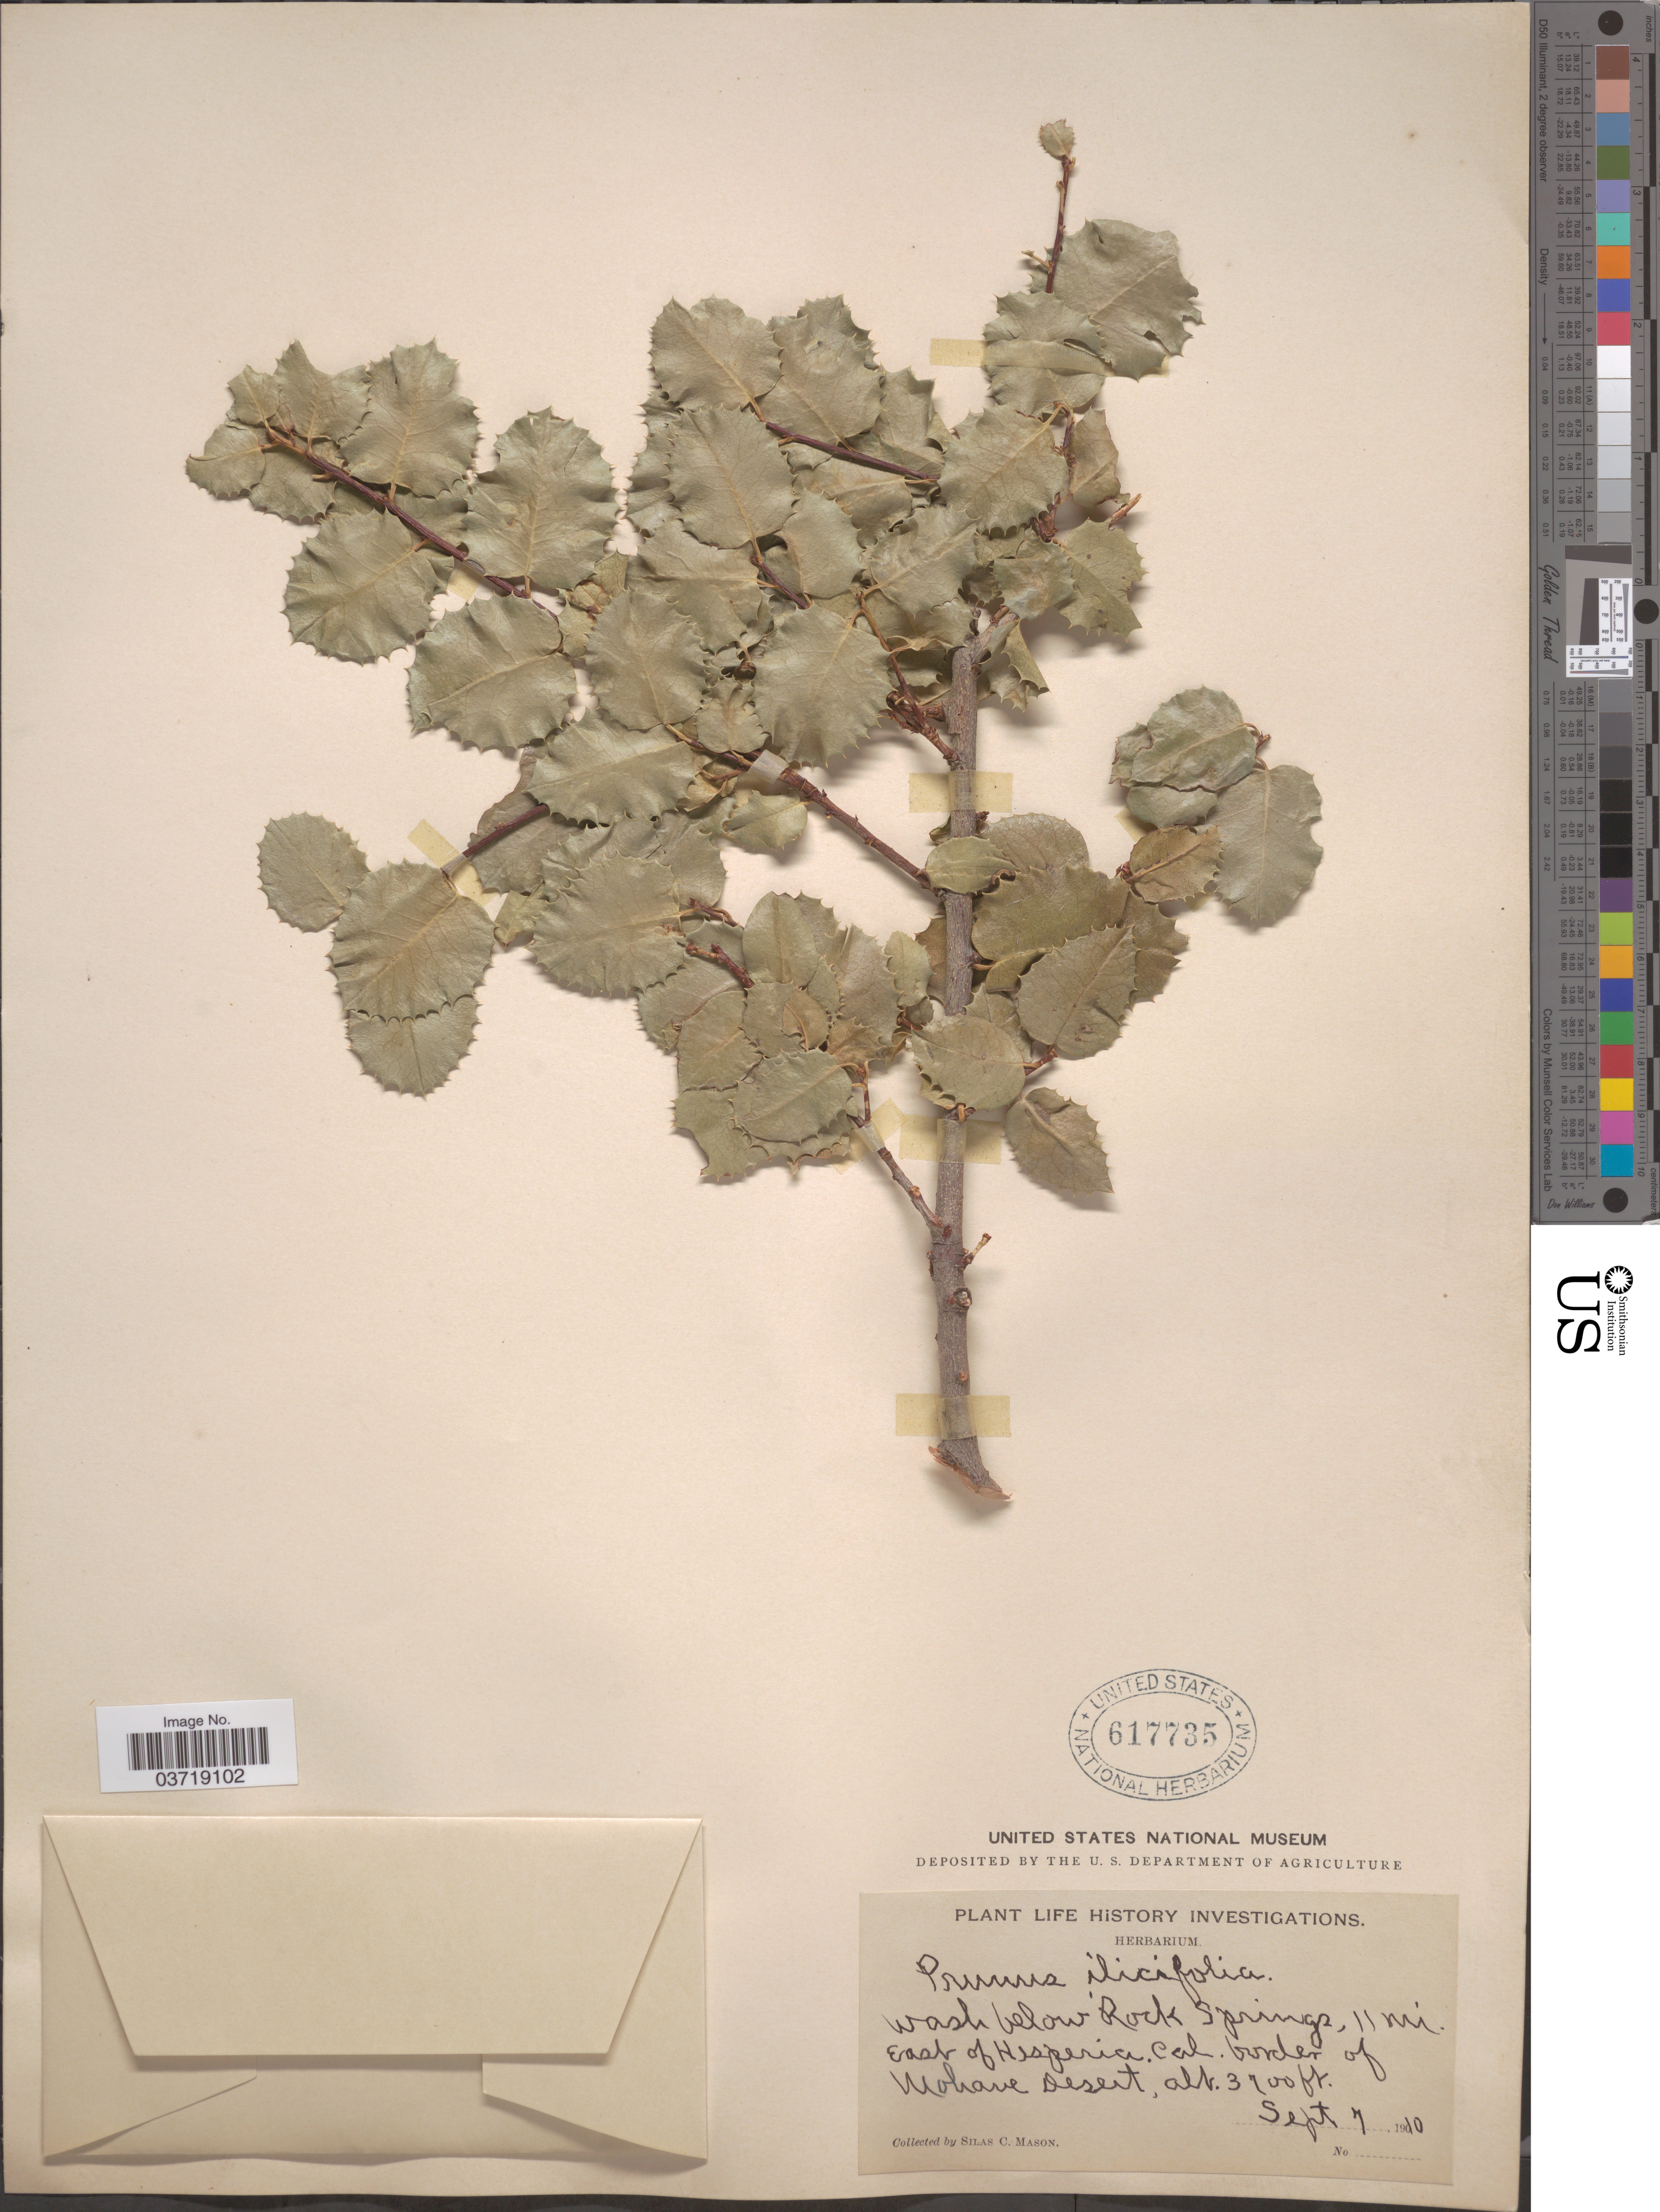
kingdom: Plantae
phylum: Tracheophyta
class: Magnoliopsida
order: Rosales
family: Rosaceae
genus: Prunus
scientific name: Prunus ilicifolia var. ilicifolia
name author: (Nutt. ex Hook. & Arn.) D. Dietr.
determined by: Strong, Mark T., (BOT), Smithsonian Institution - National Museum of Natural History (UNITED STATES)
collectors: S. Mason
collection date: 1910-09-07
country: United States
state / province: California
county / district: Kern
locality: Wash below Rock Springs, 11 mi. East of Hisperia. Border of Mohave Desert.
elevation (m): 1128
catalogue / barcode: US 617735